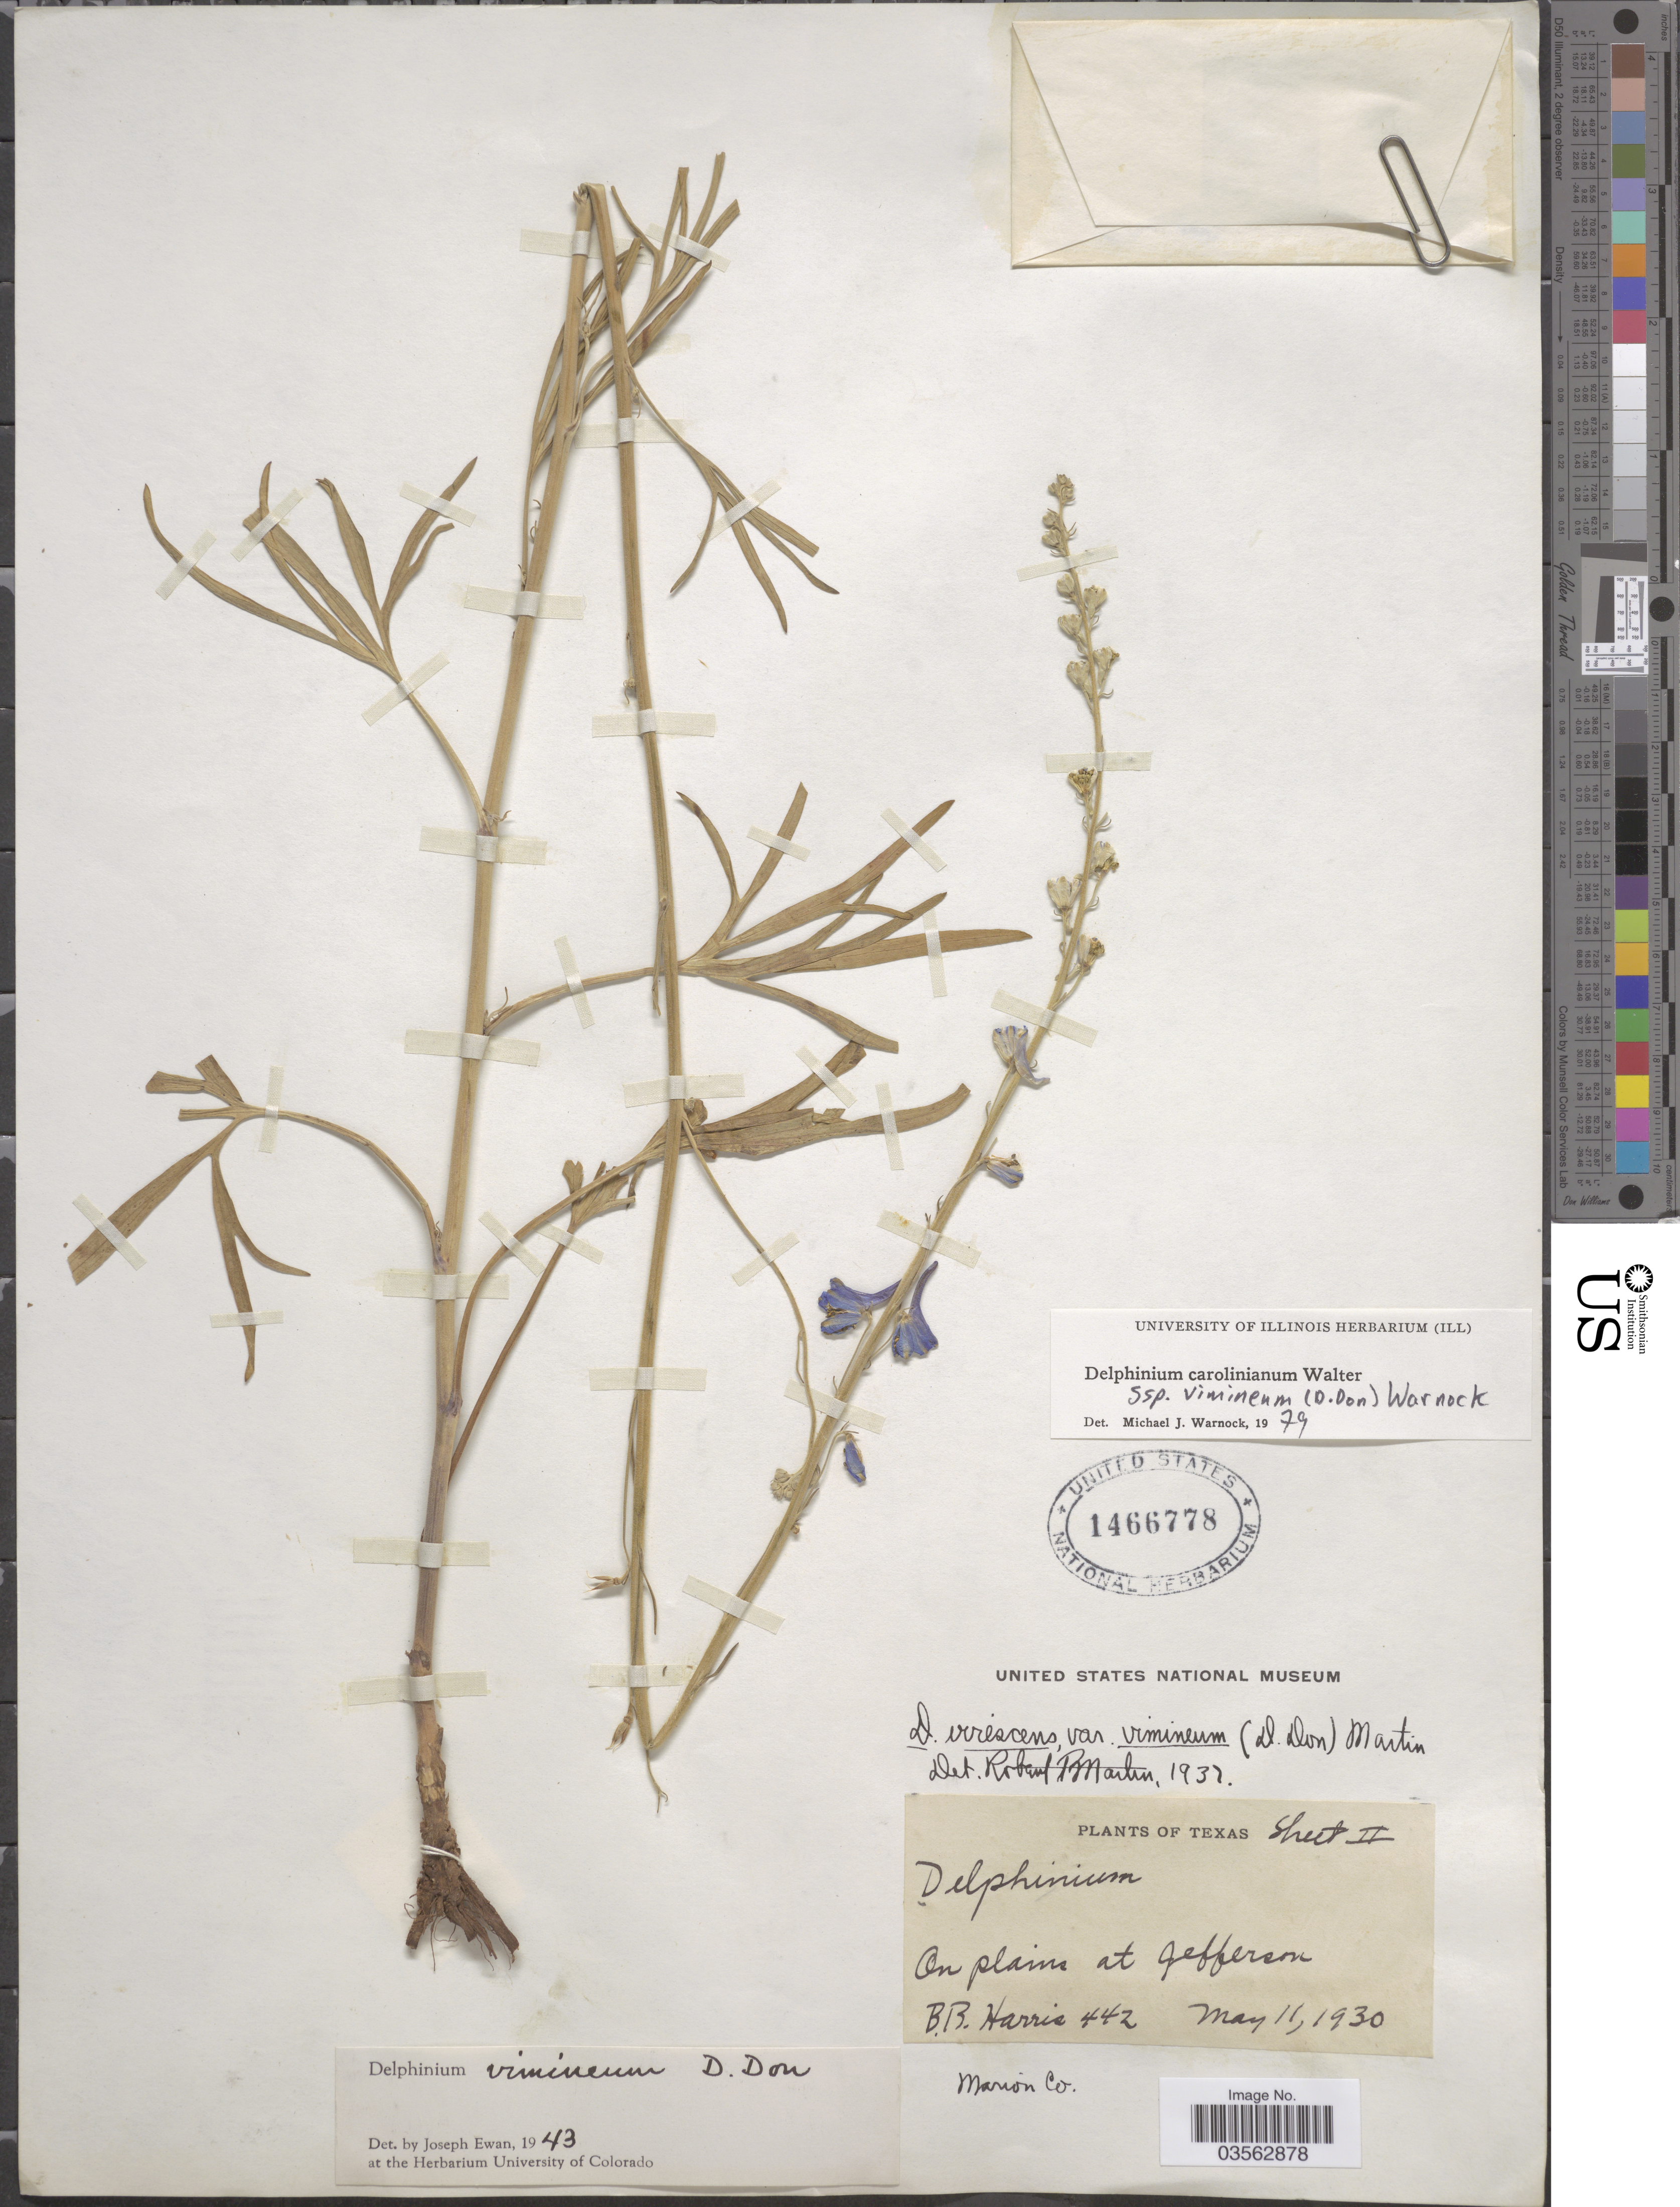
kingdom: Plantae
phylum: Tracheophyta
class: Magnoliopsida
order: Ranunculales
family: Ranunculaceae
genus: Delphinium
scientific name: Delphinium carolinianum subsp. vimineum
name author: Walter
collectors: B. B. Harris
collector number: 442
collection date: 1930-05-11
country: United States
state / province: Texas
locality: On plains at Jefferson. Marion Co.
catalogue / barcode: US 1466778